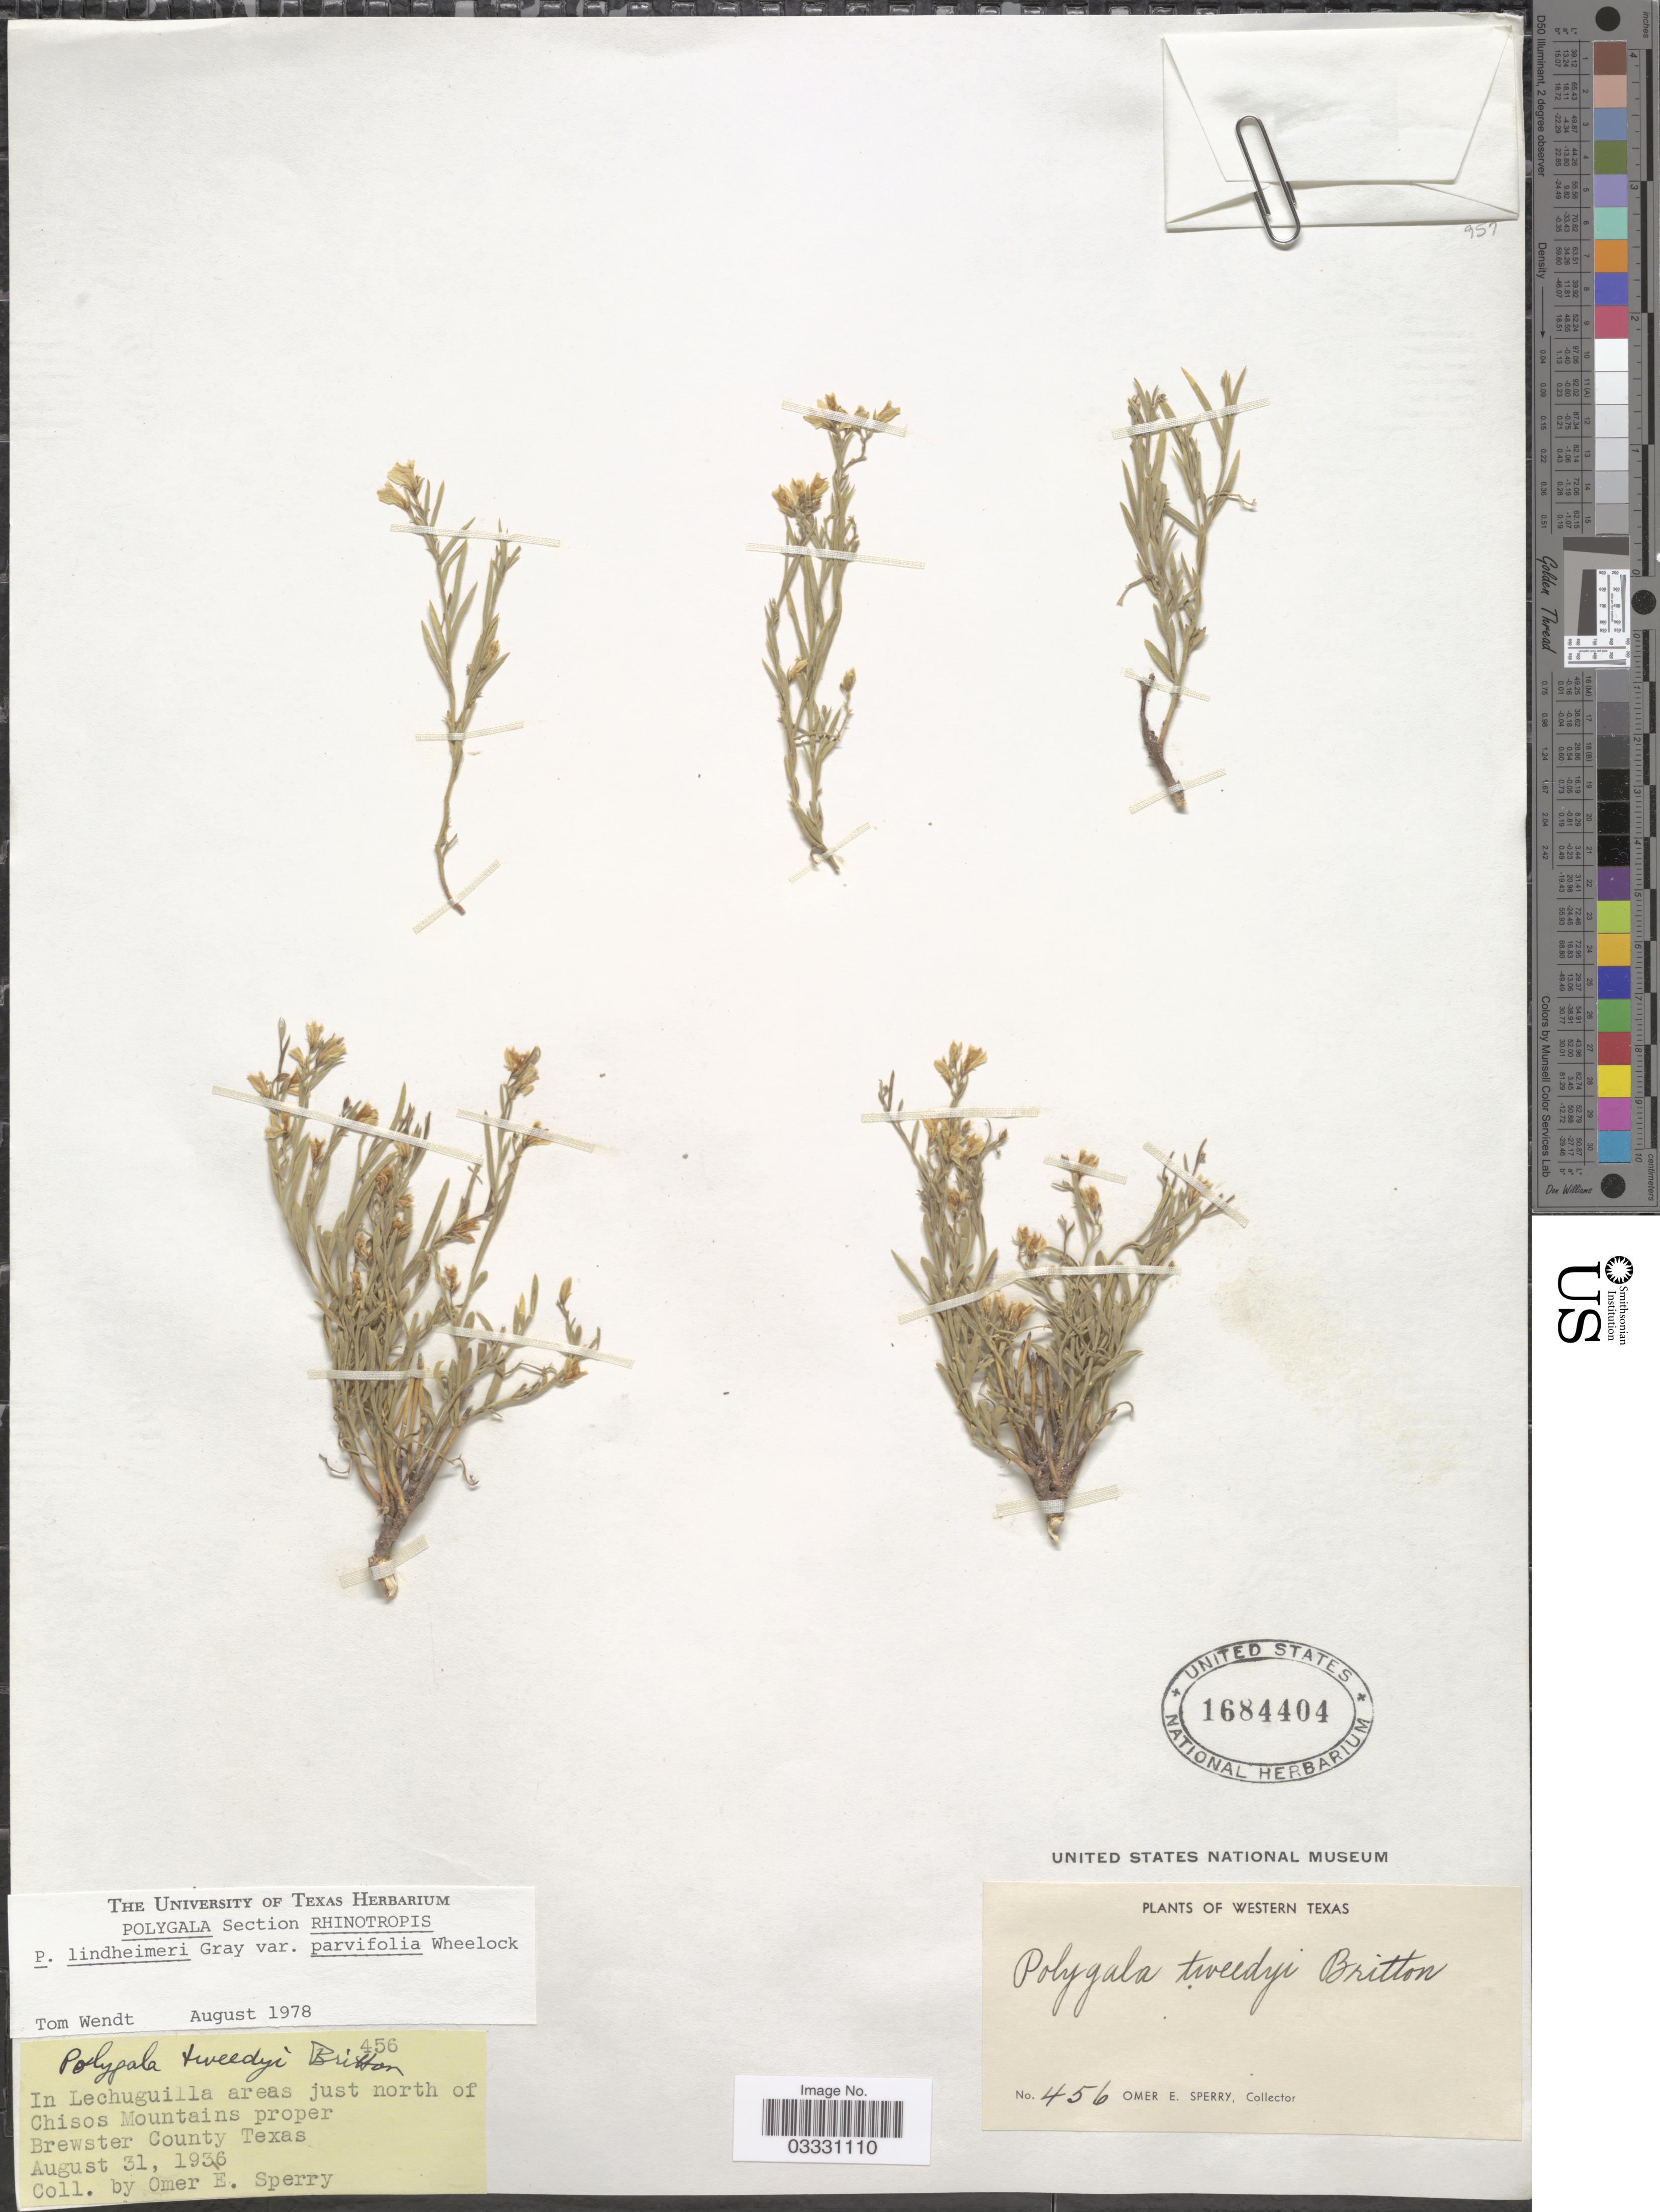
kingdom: Plantae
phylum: Tracheophyta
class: Magnoliopsida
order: Fabales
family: Polygalaceae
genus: Rhinotropis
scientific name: Rhinotropis lindheimeri var. parvifolia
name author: (Wheelock) J.R. Abbott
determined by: Strong, Mark T., (BOT), Smithsonian Institution - National Museum of Natural History (UNITED STATES)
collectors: O. E. Sperry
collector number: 456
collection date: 1936-08-31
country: United States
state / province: Texas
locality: Western Texas. In Lechuguilla areas just north of Chisos Mountains proper Brewster County.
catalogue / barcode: US 1684404